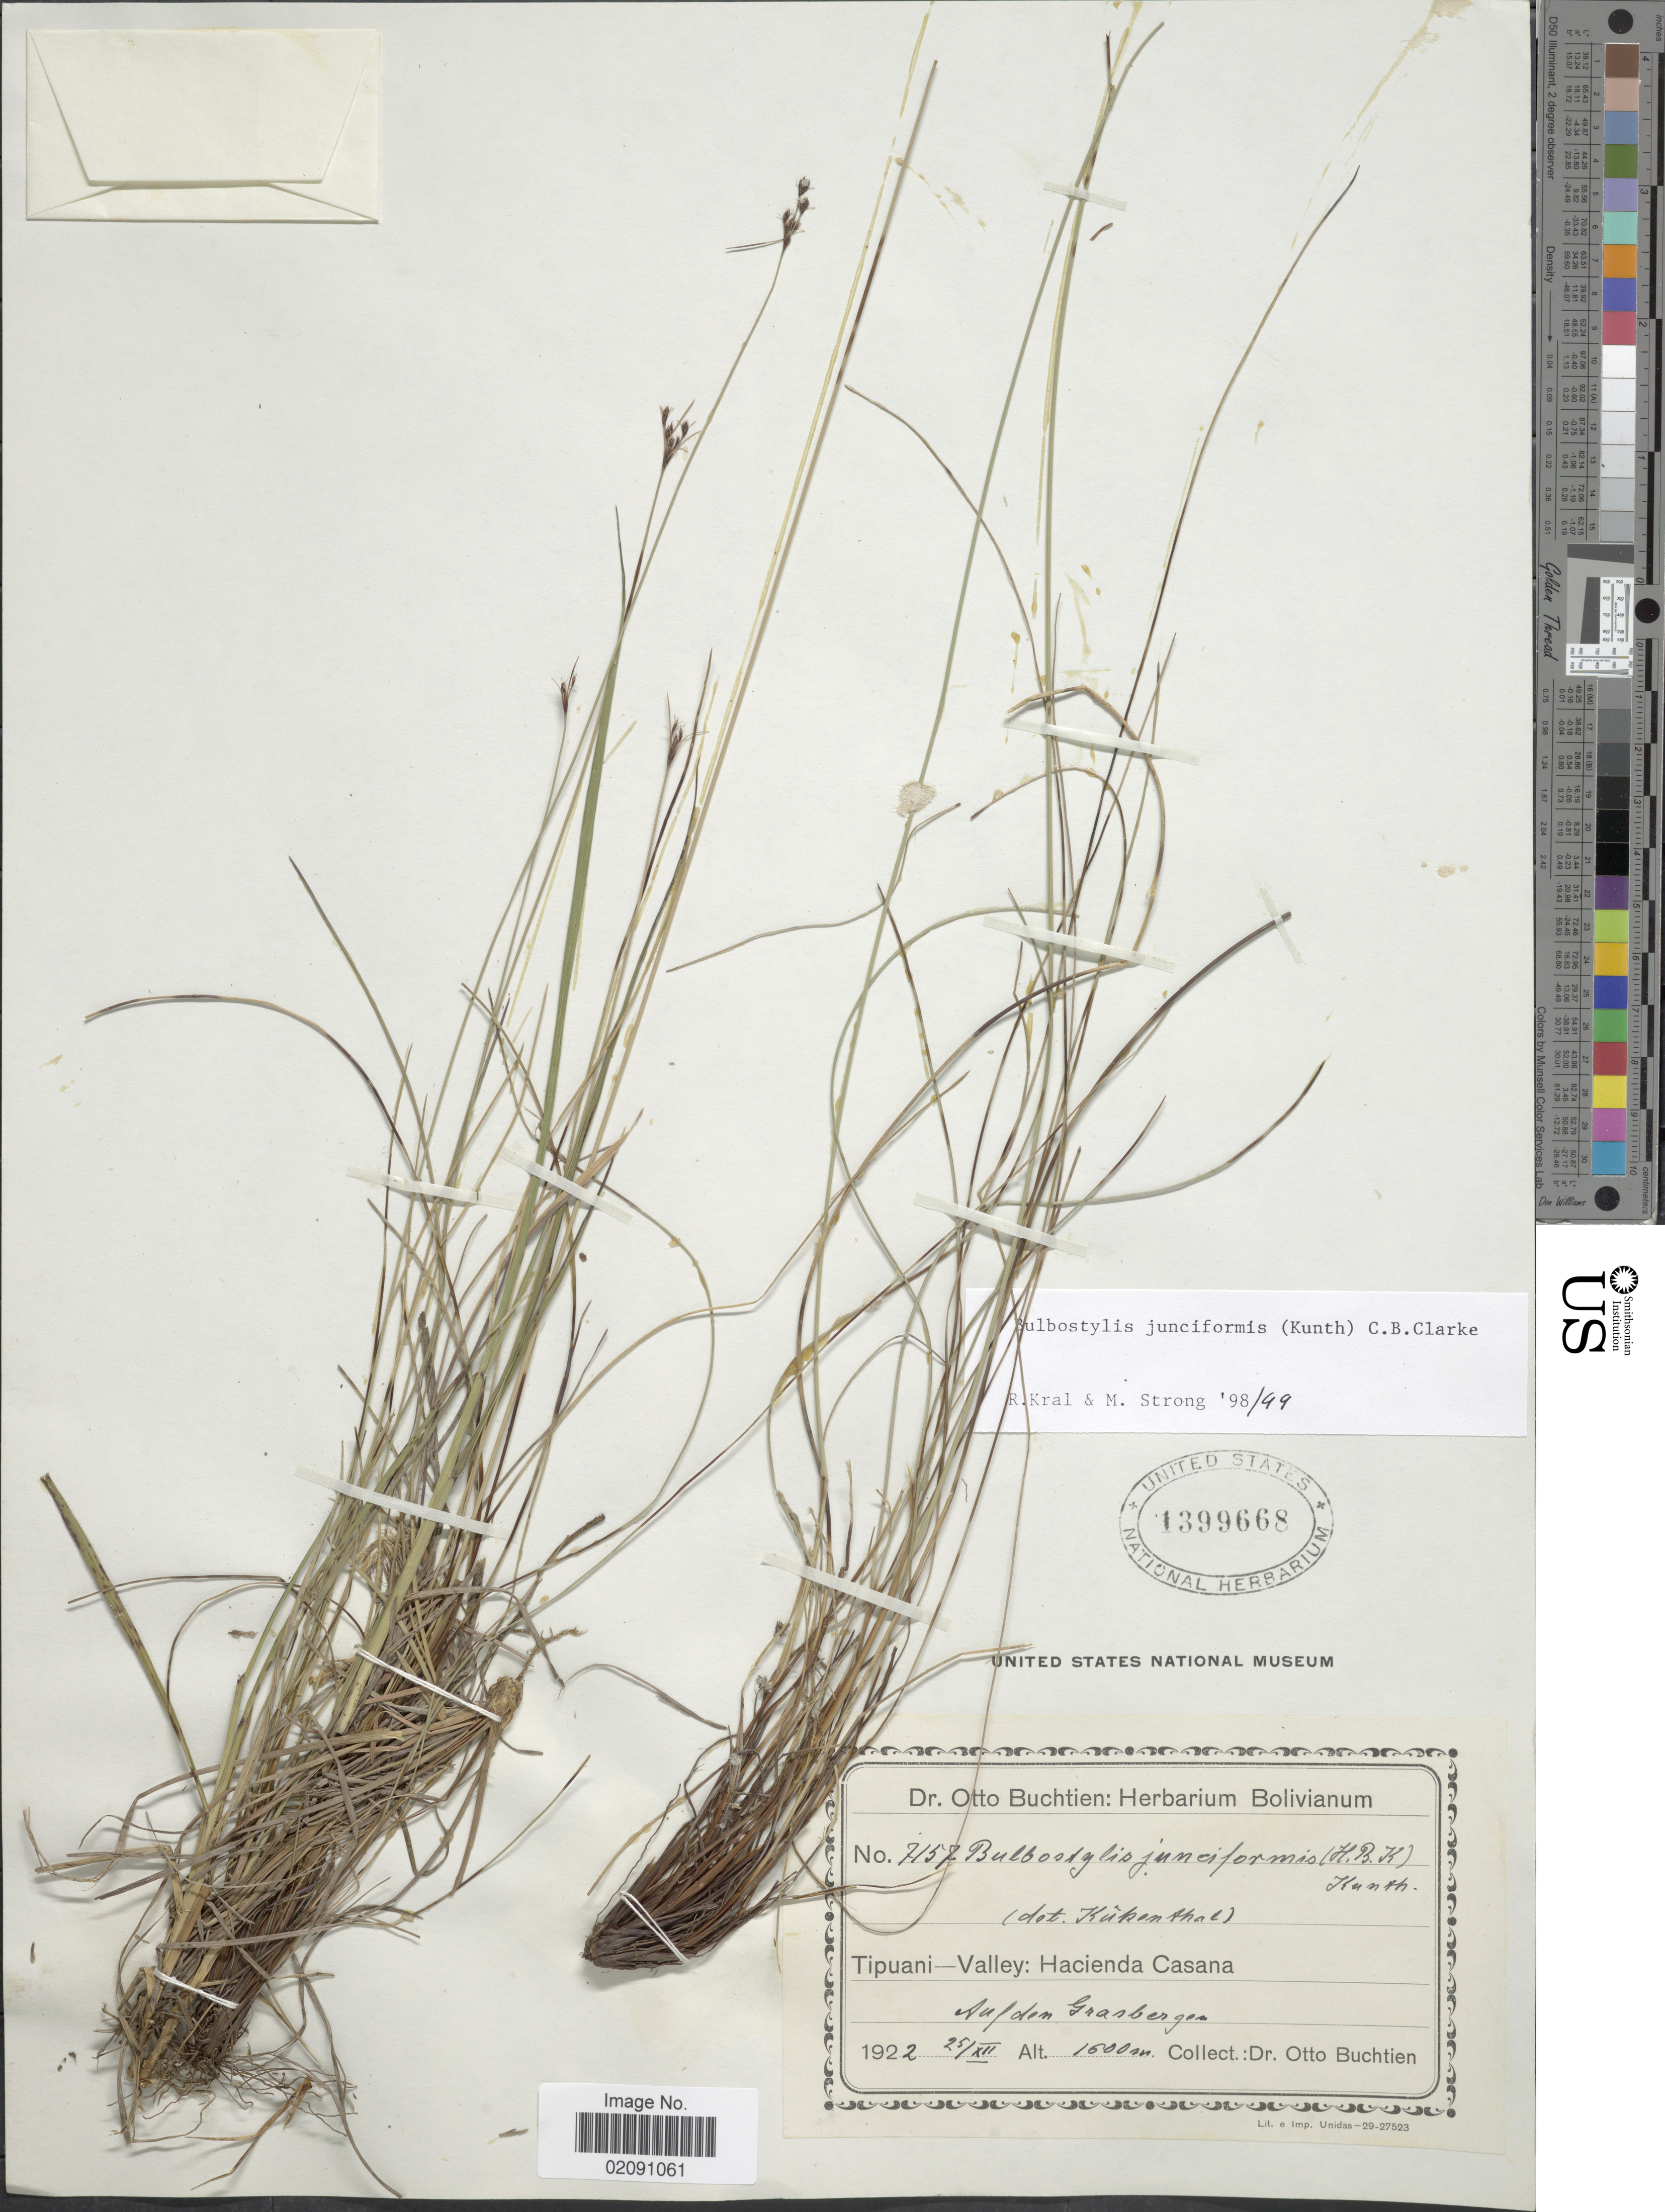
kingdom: Plantae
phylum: Tracheophyta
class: Liliopsida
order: Poales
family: Cyperaceae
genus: Bulbostylis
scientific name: Bulbostylis junciformis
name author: (Kunth) C.B. Clarke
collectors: O. Buchtien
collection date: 1922-12-25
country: Bolivia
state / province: La Paz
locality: Tipuani-Valley: Hacienda Casana, auf den Grasbergen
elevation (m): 1500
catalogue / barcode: US 1399668